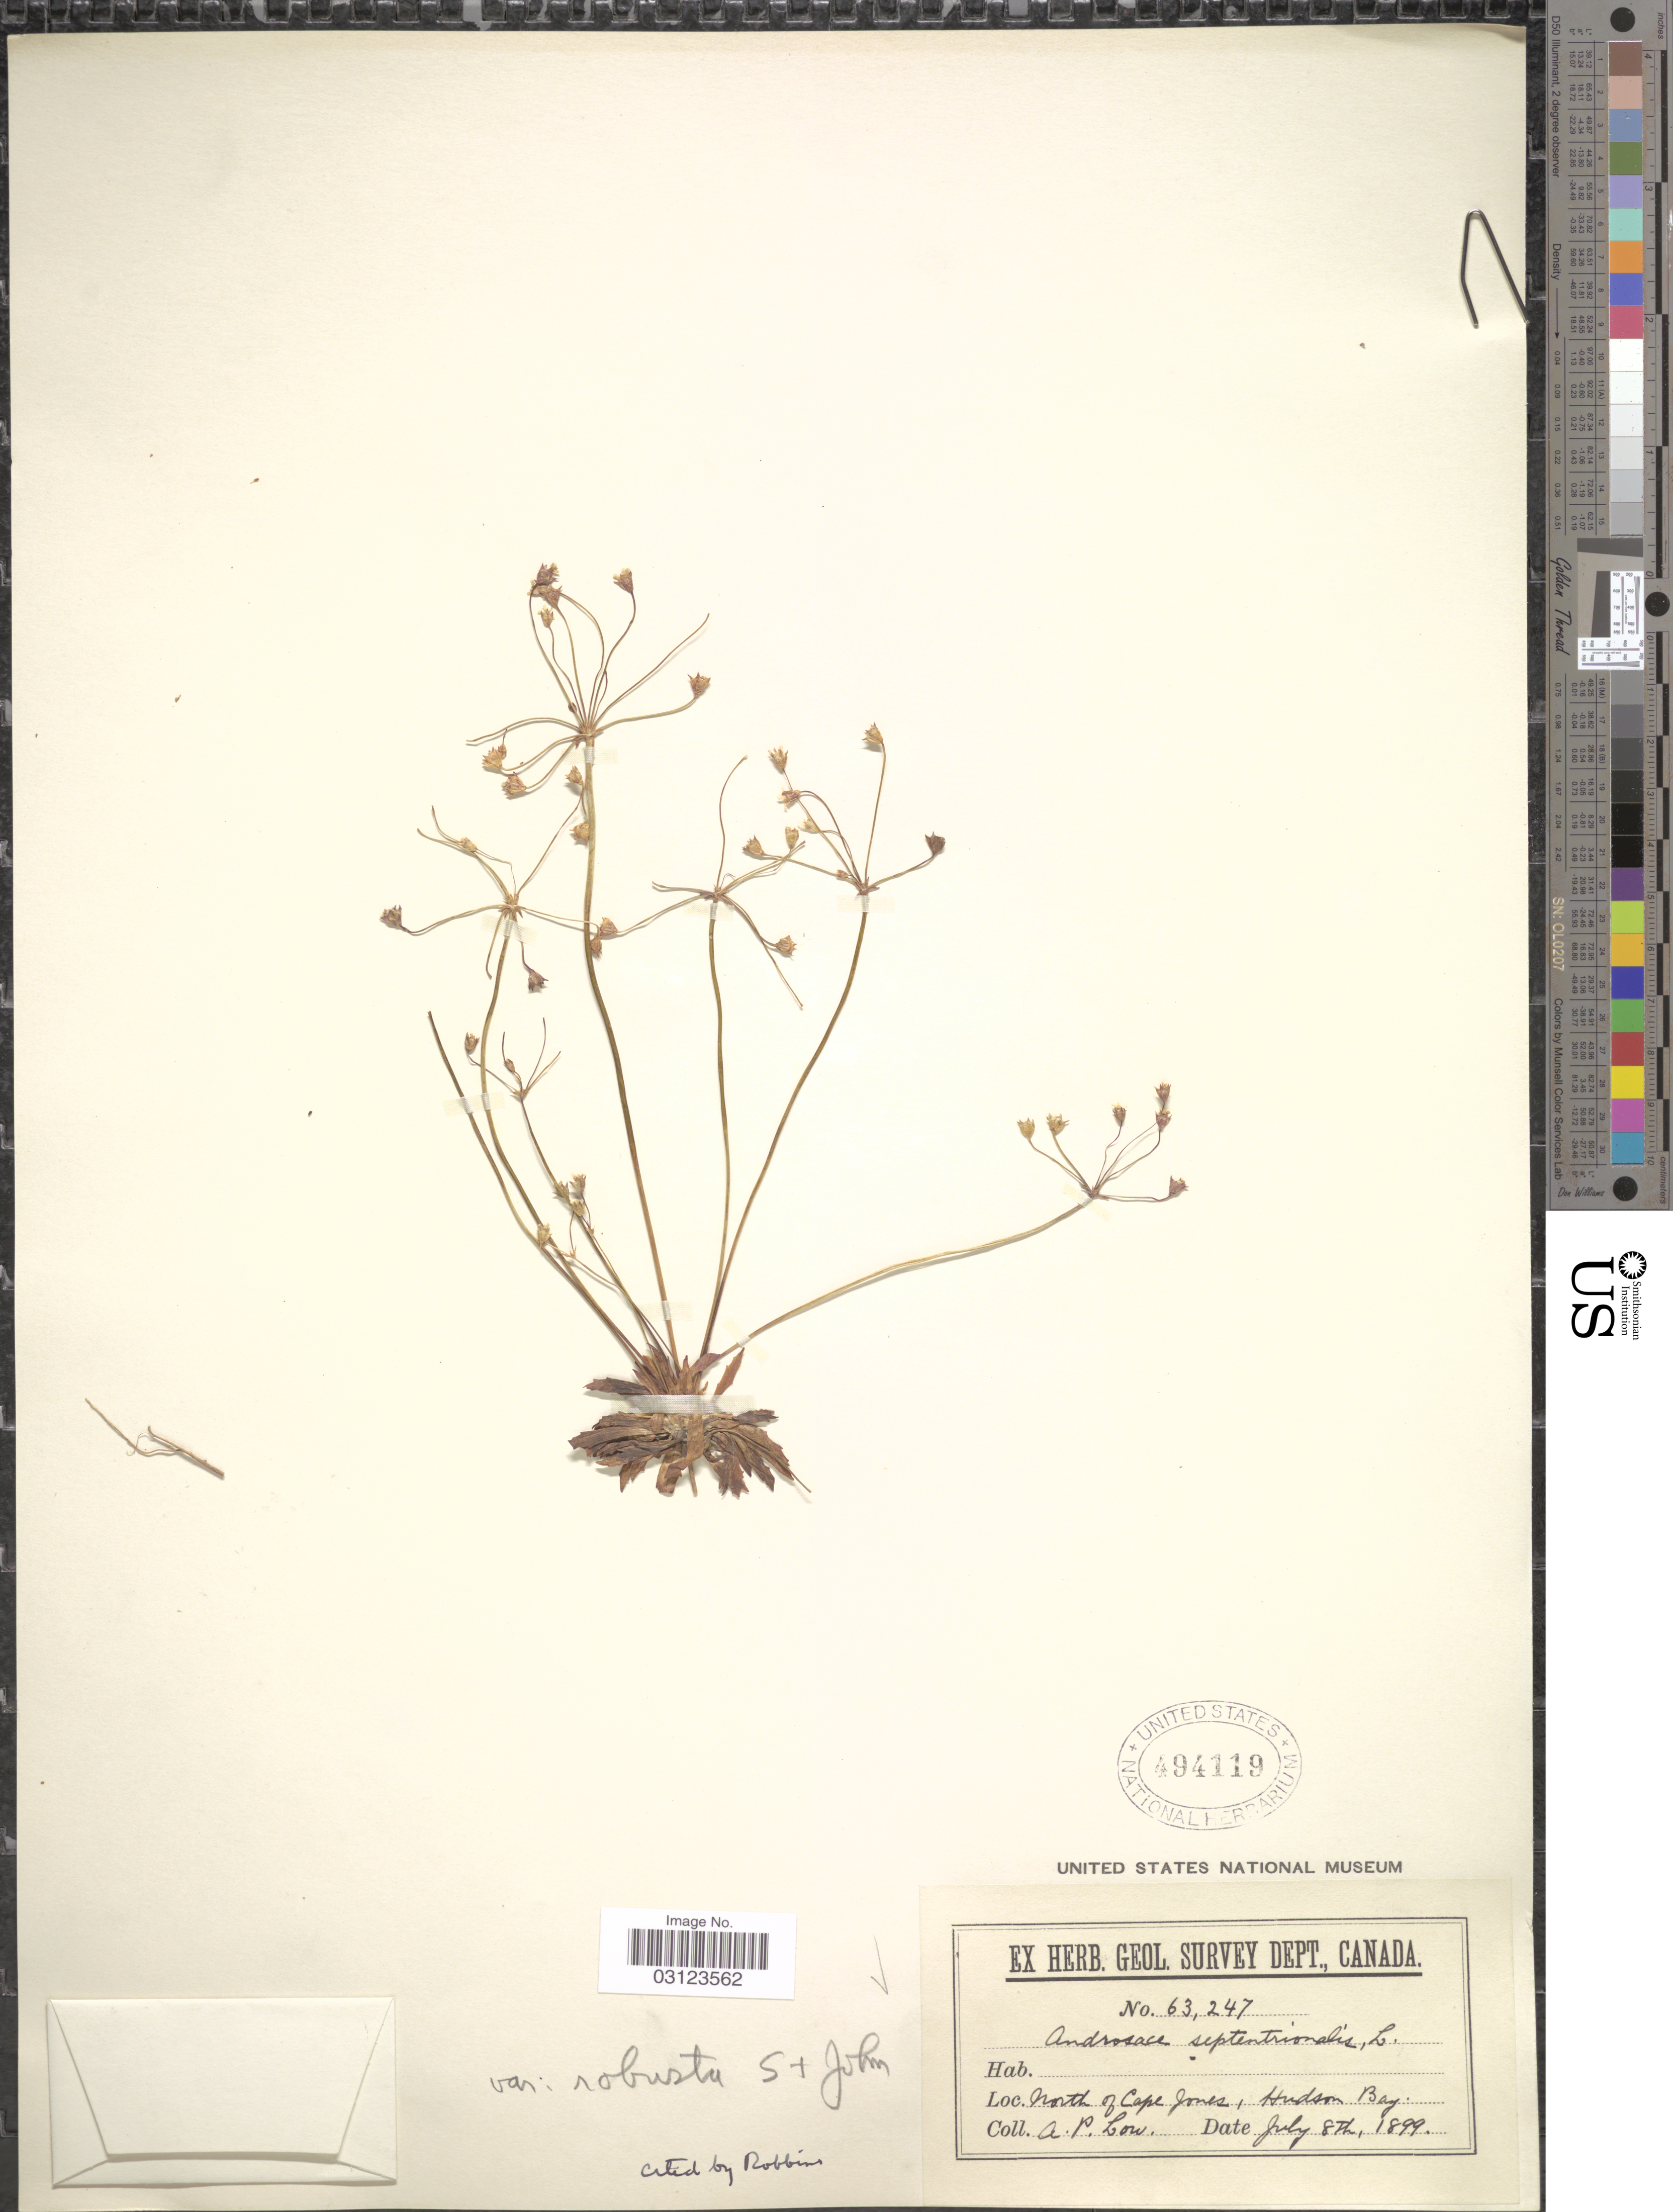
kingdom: Plantae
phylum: Tracheophyta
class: Magnoliopsida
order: Ericales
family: Primulaceae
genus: Androsace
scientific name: Androsace septentrionalis subsp. robusta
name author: (H. St. John) G.T. Robbins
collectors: A. Low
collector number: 63247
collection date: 1899-07-08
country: Canada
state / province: Nunavut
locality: North of Cape Jones, Hudson Bay.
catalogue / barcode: US 494119